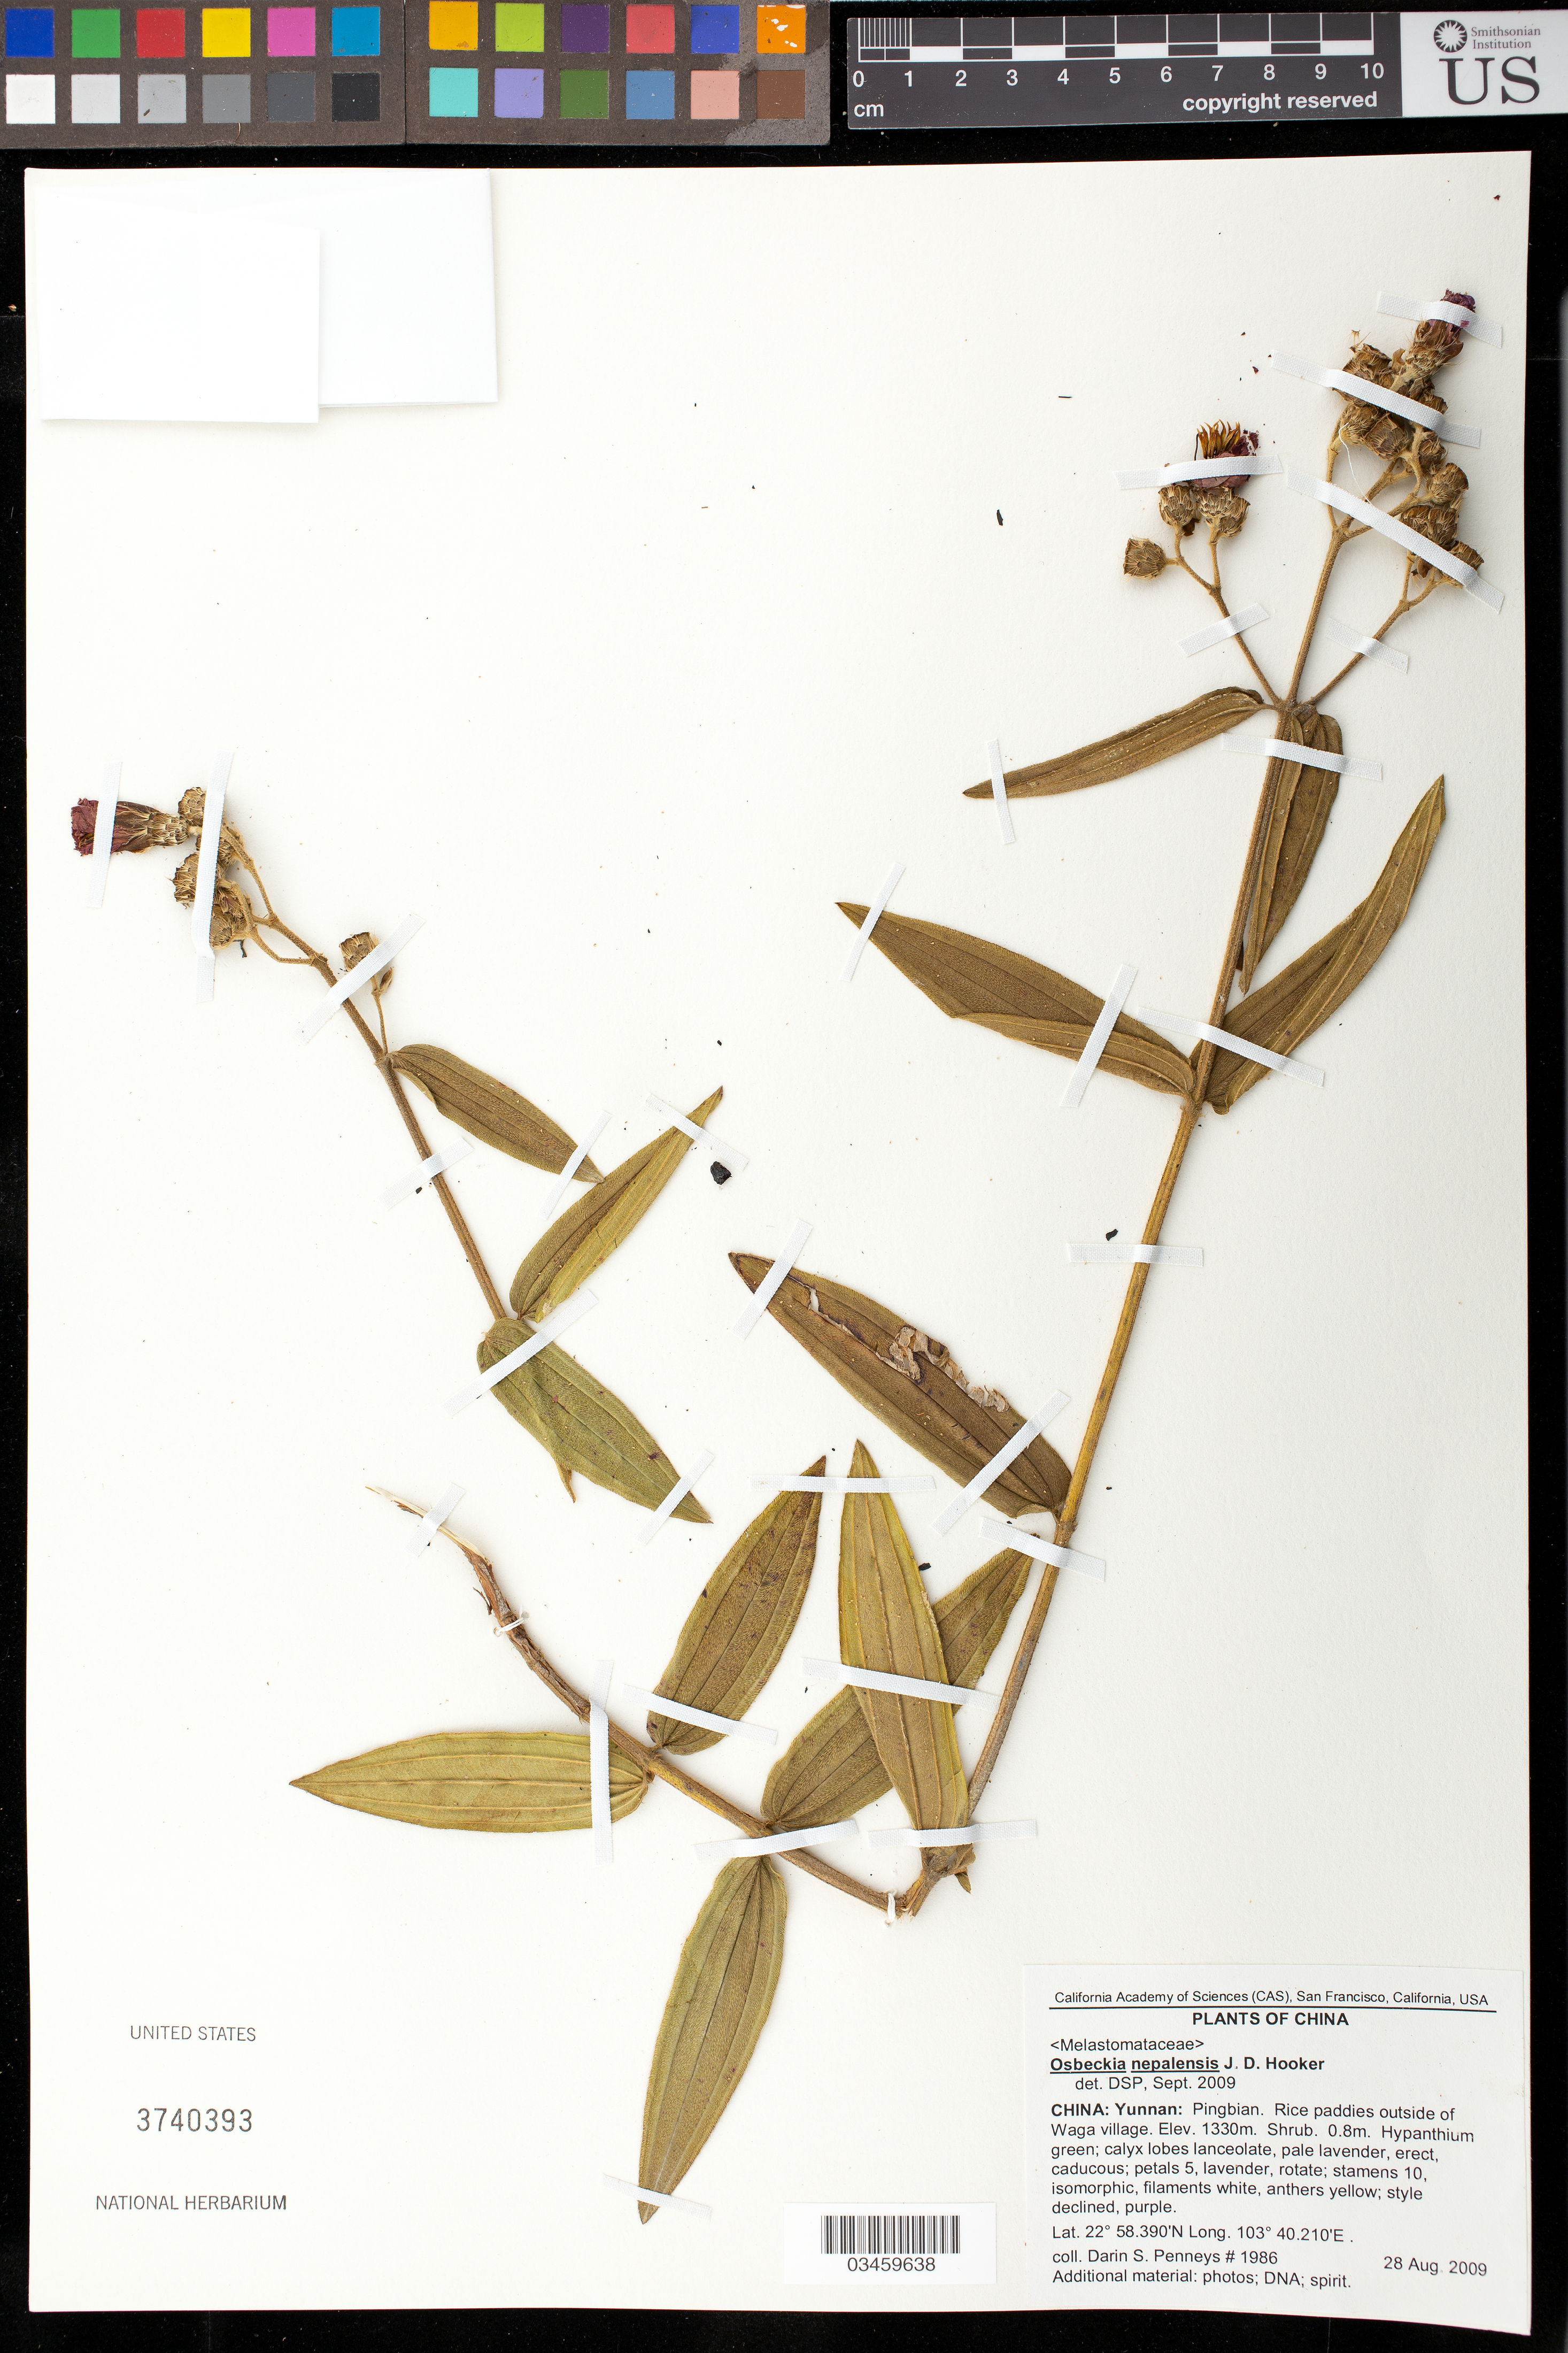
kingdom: Plantae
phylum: Tracheophyta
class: Magnoliopsida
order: Myrtales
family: Melastomataceae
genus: Osbeckia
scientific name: Osbeckia nepalensis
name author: Hook.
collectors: D. S. Penneys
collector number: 1986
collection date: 2009-08-28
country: China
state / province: Yunnan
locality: Pingbian. Rice paddies outside of Waga village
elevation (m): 1330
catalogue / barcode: US 3740393